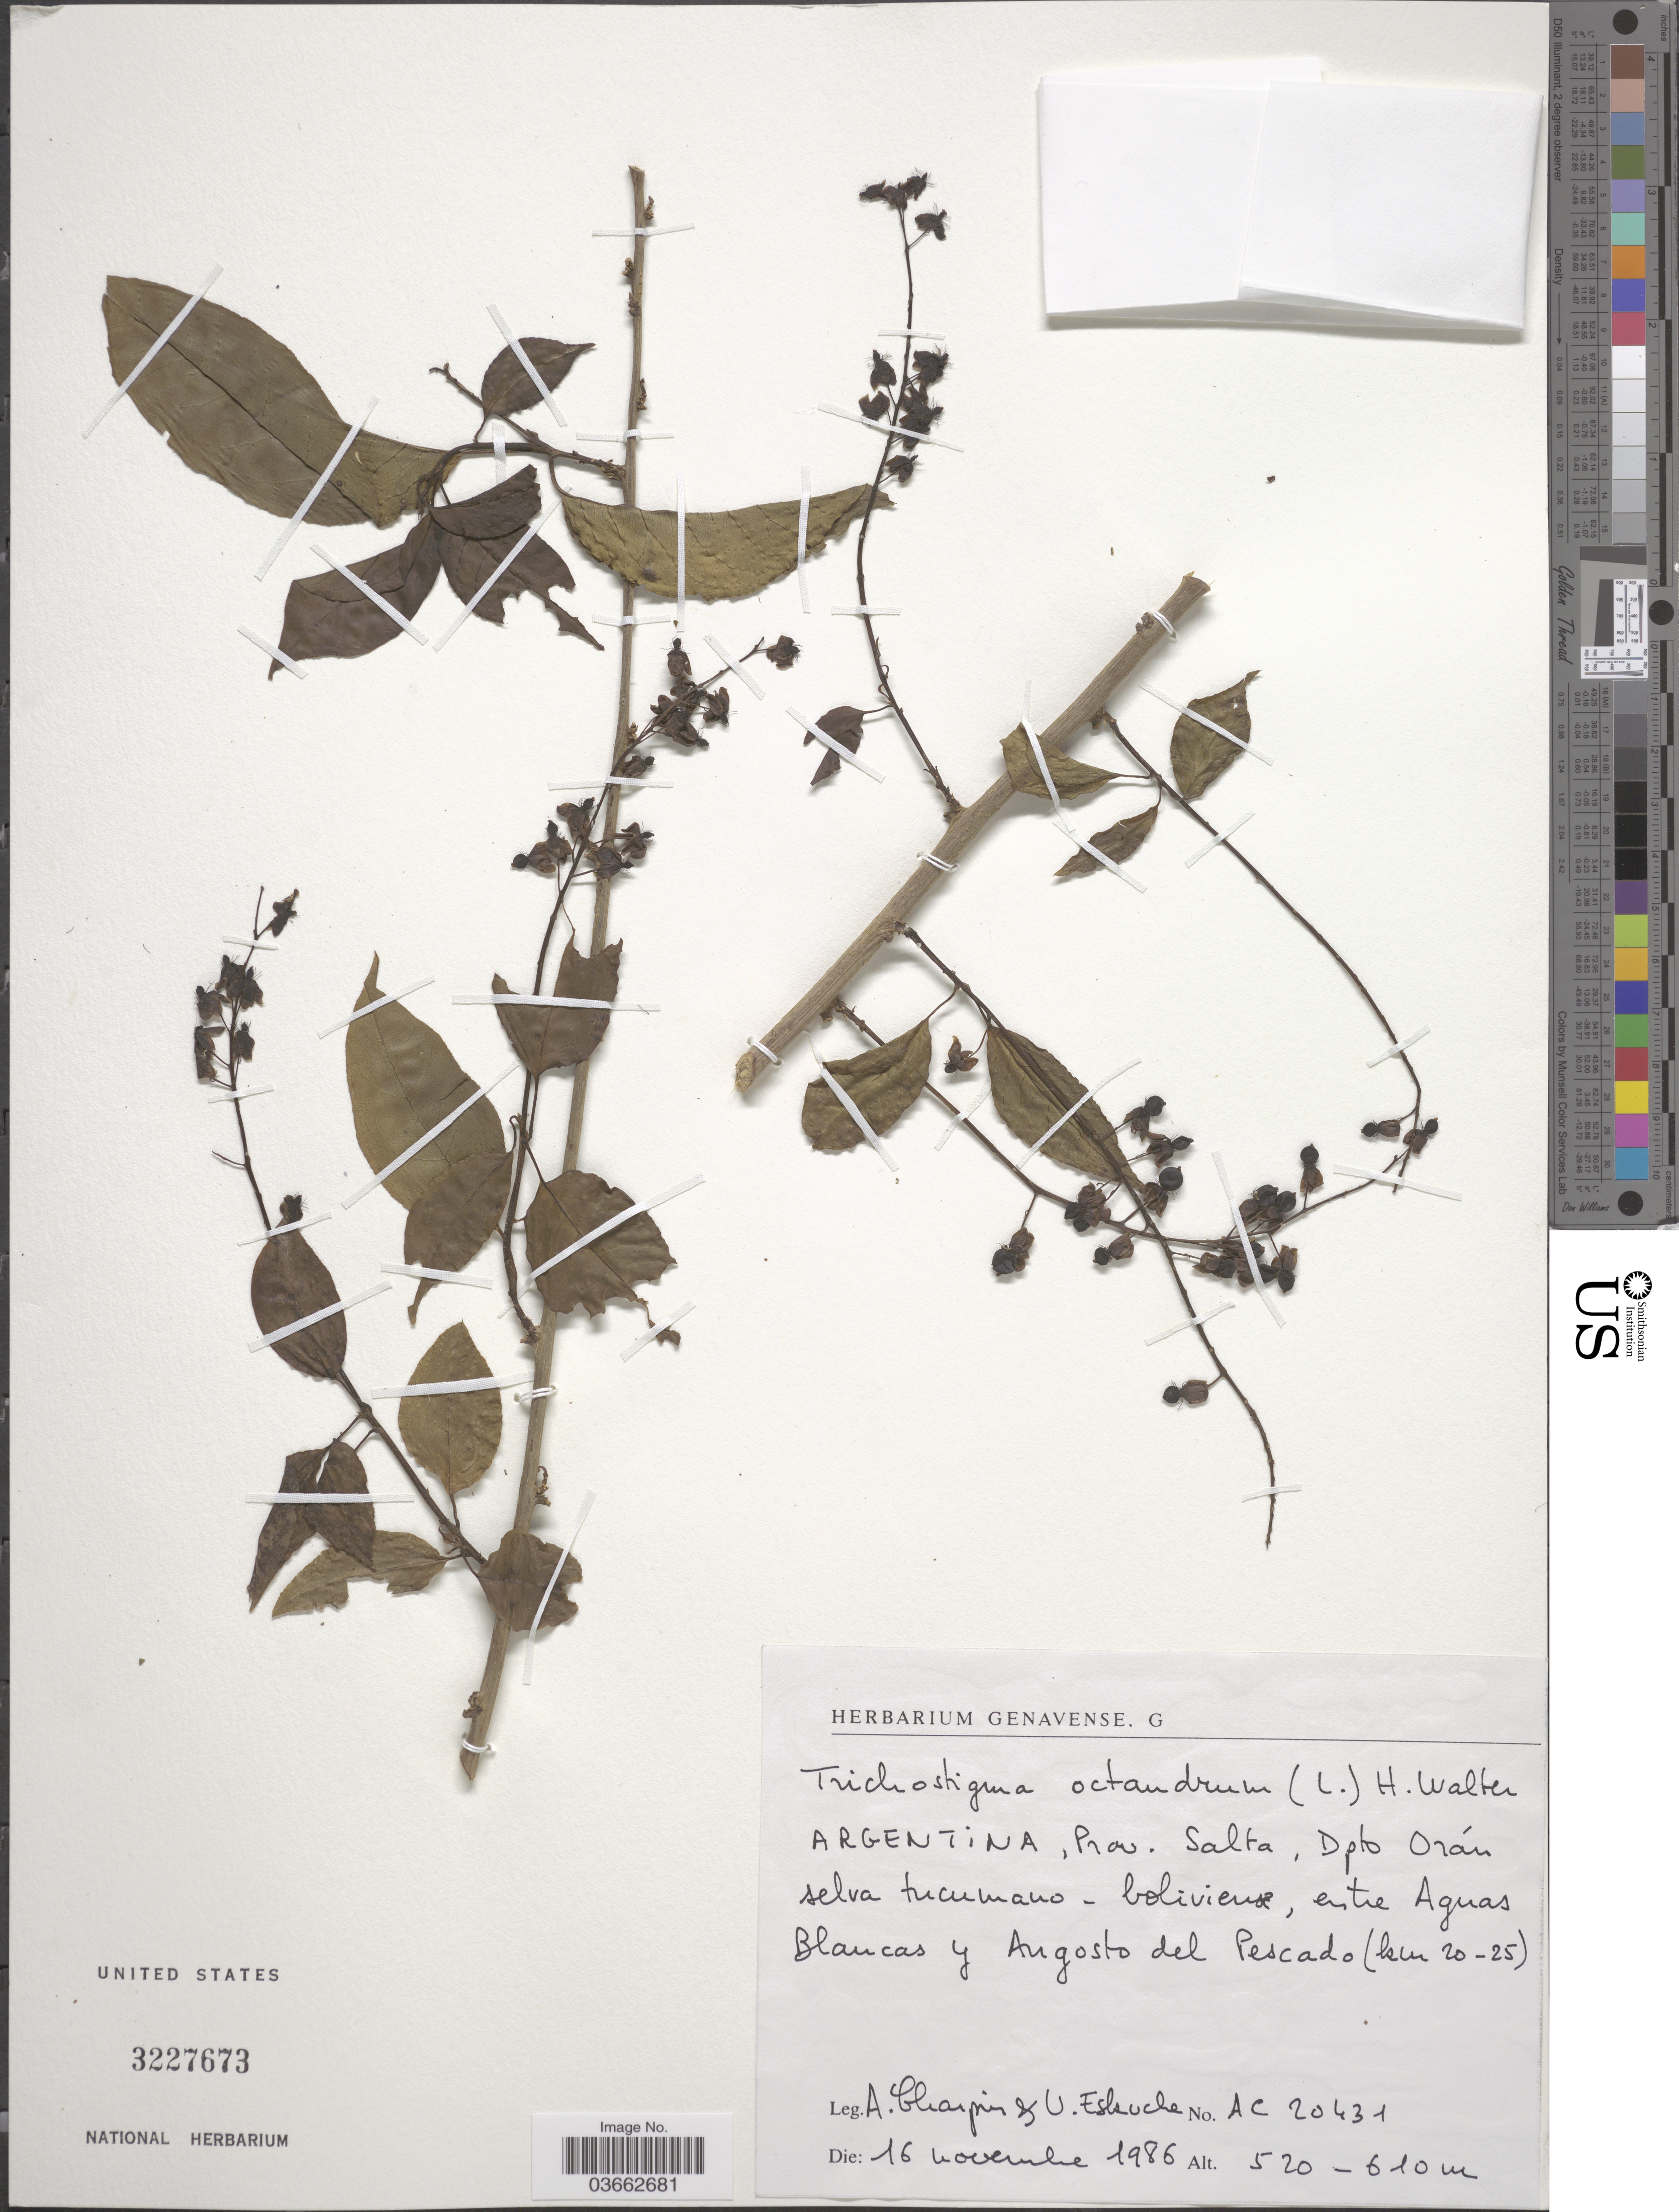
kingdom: Plantae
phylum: Tracheophyta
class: Magnoliopsida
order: Caryophyllales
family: Phytolaccaceae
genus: Trichostigma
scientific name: Trichostigma octandrum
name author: (L.) H. Walter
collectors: A. Charpin & U. Eskuche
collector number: AC20431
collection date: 1986-11-16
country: Argentina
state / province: Salta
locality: Dpto Orán selva tucumano - boliviene, entre Aguas Blancas y Angosto del Pescado (km 20-25).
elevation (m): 520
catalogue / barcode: US 3227673